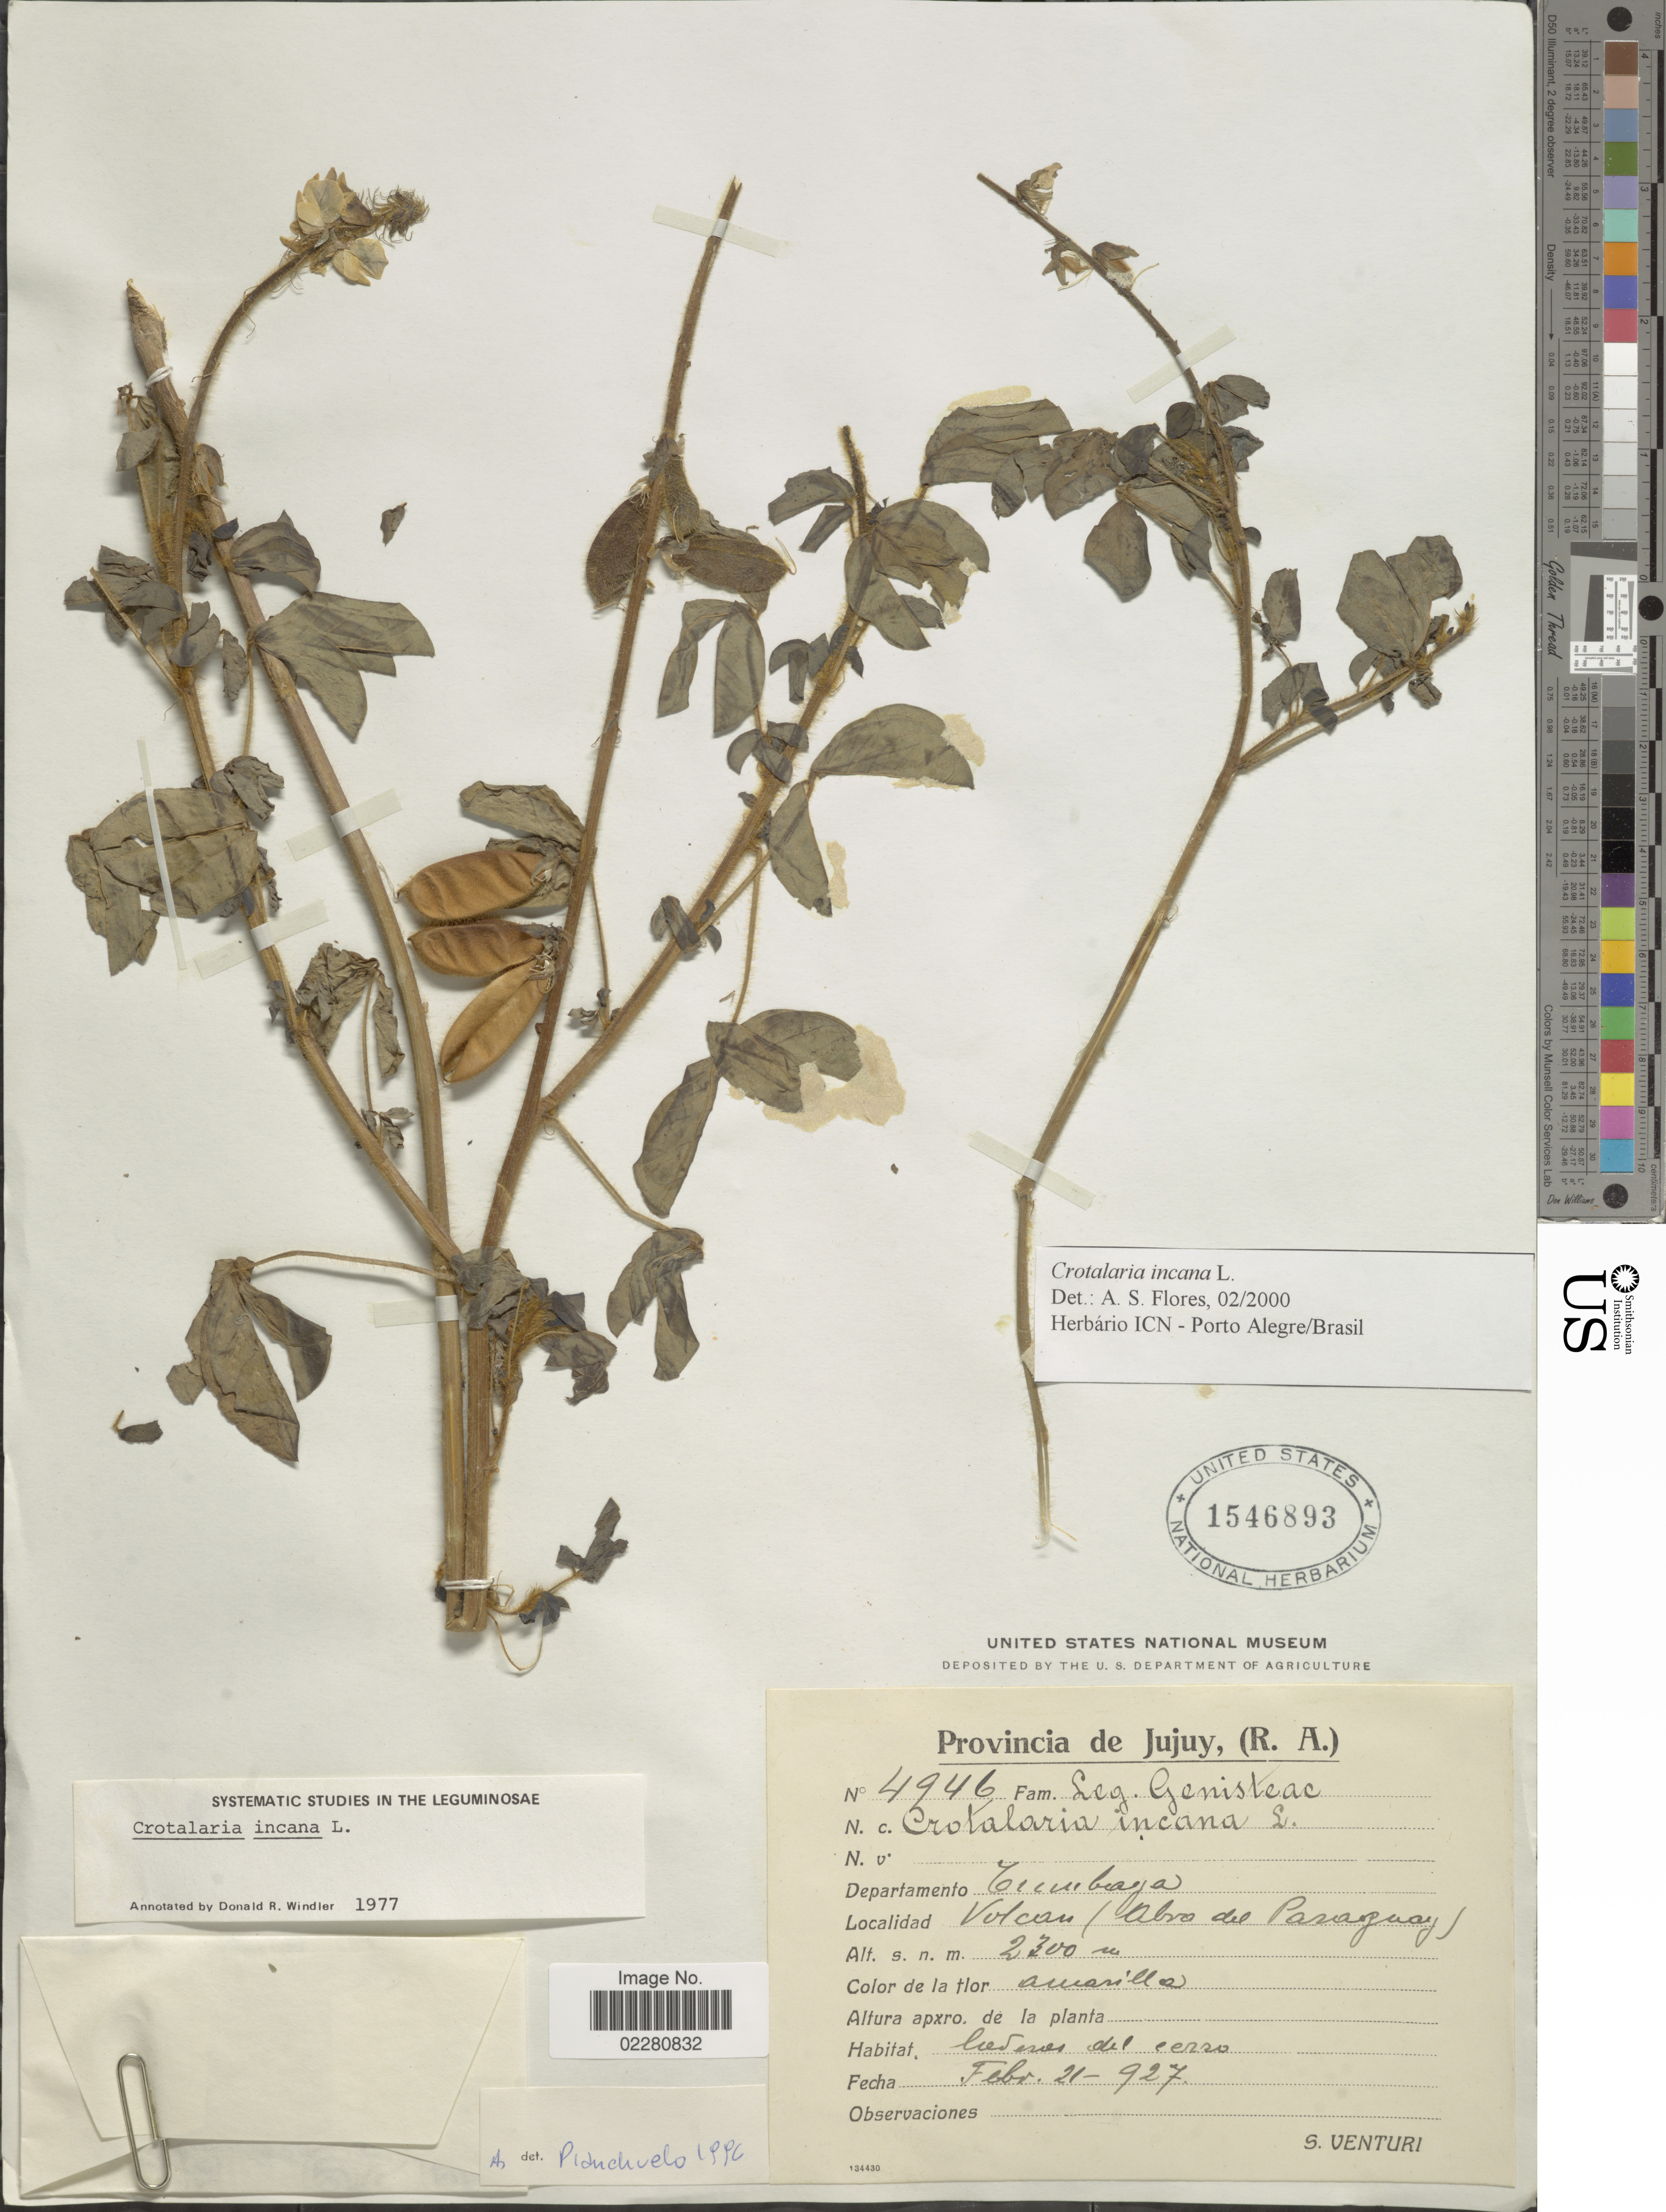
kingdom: Plantae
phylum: Tracheophyta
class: Magnoliopsida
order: Fabales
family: Fabaceae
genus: Crotalaria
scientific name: Crotalaria incana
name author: L.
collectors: S. Venturi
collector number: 4946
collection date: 1927-02-21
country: Argentina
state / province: Jujuy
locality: Provincia de Jujuy, (R.A.). Departamento Tumbaya. Volcan (Abro del Paraguay)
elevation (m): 2300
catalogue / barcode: US 1546893